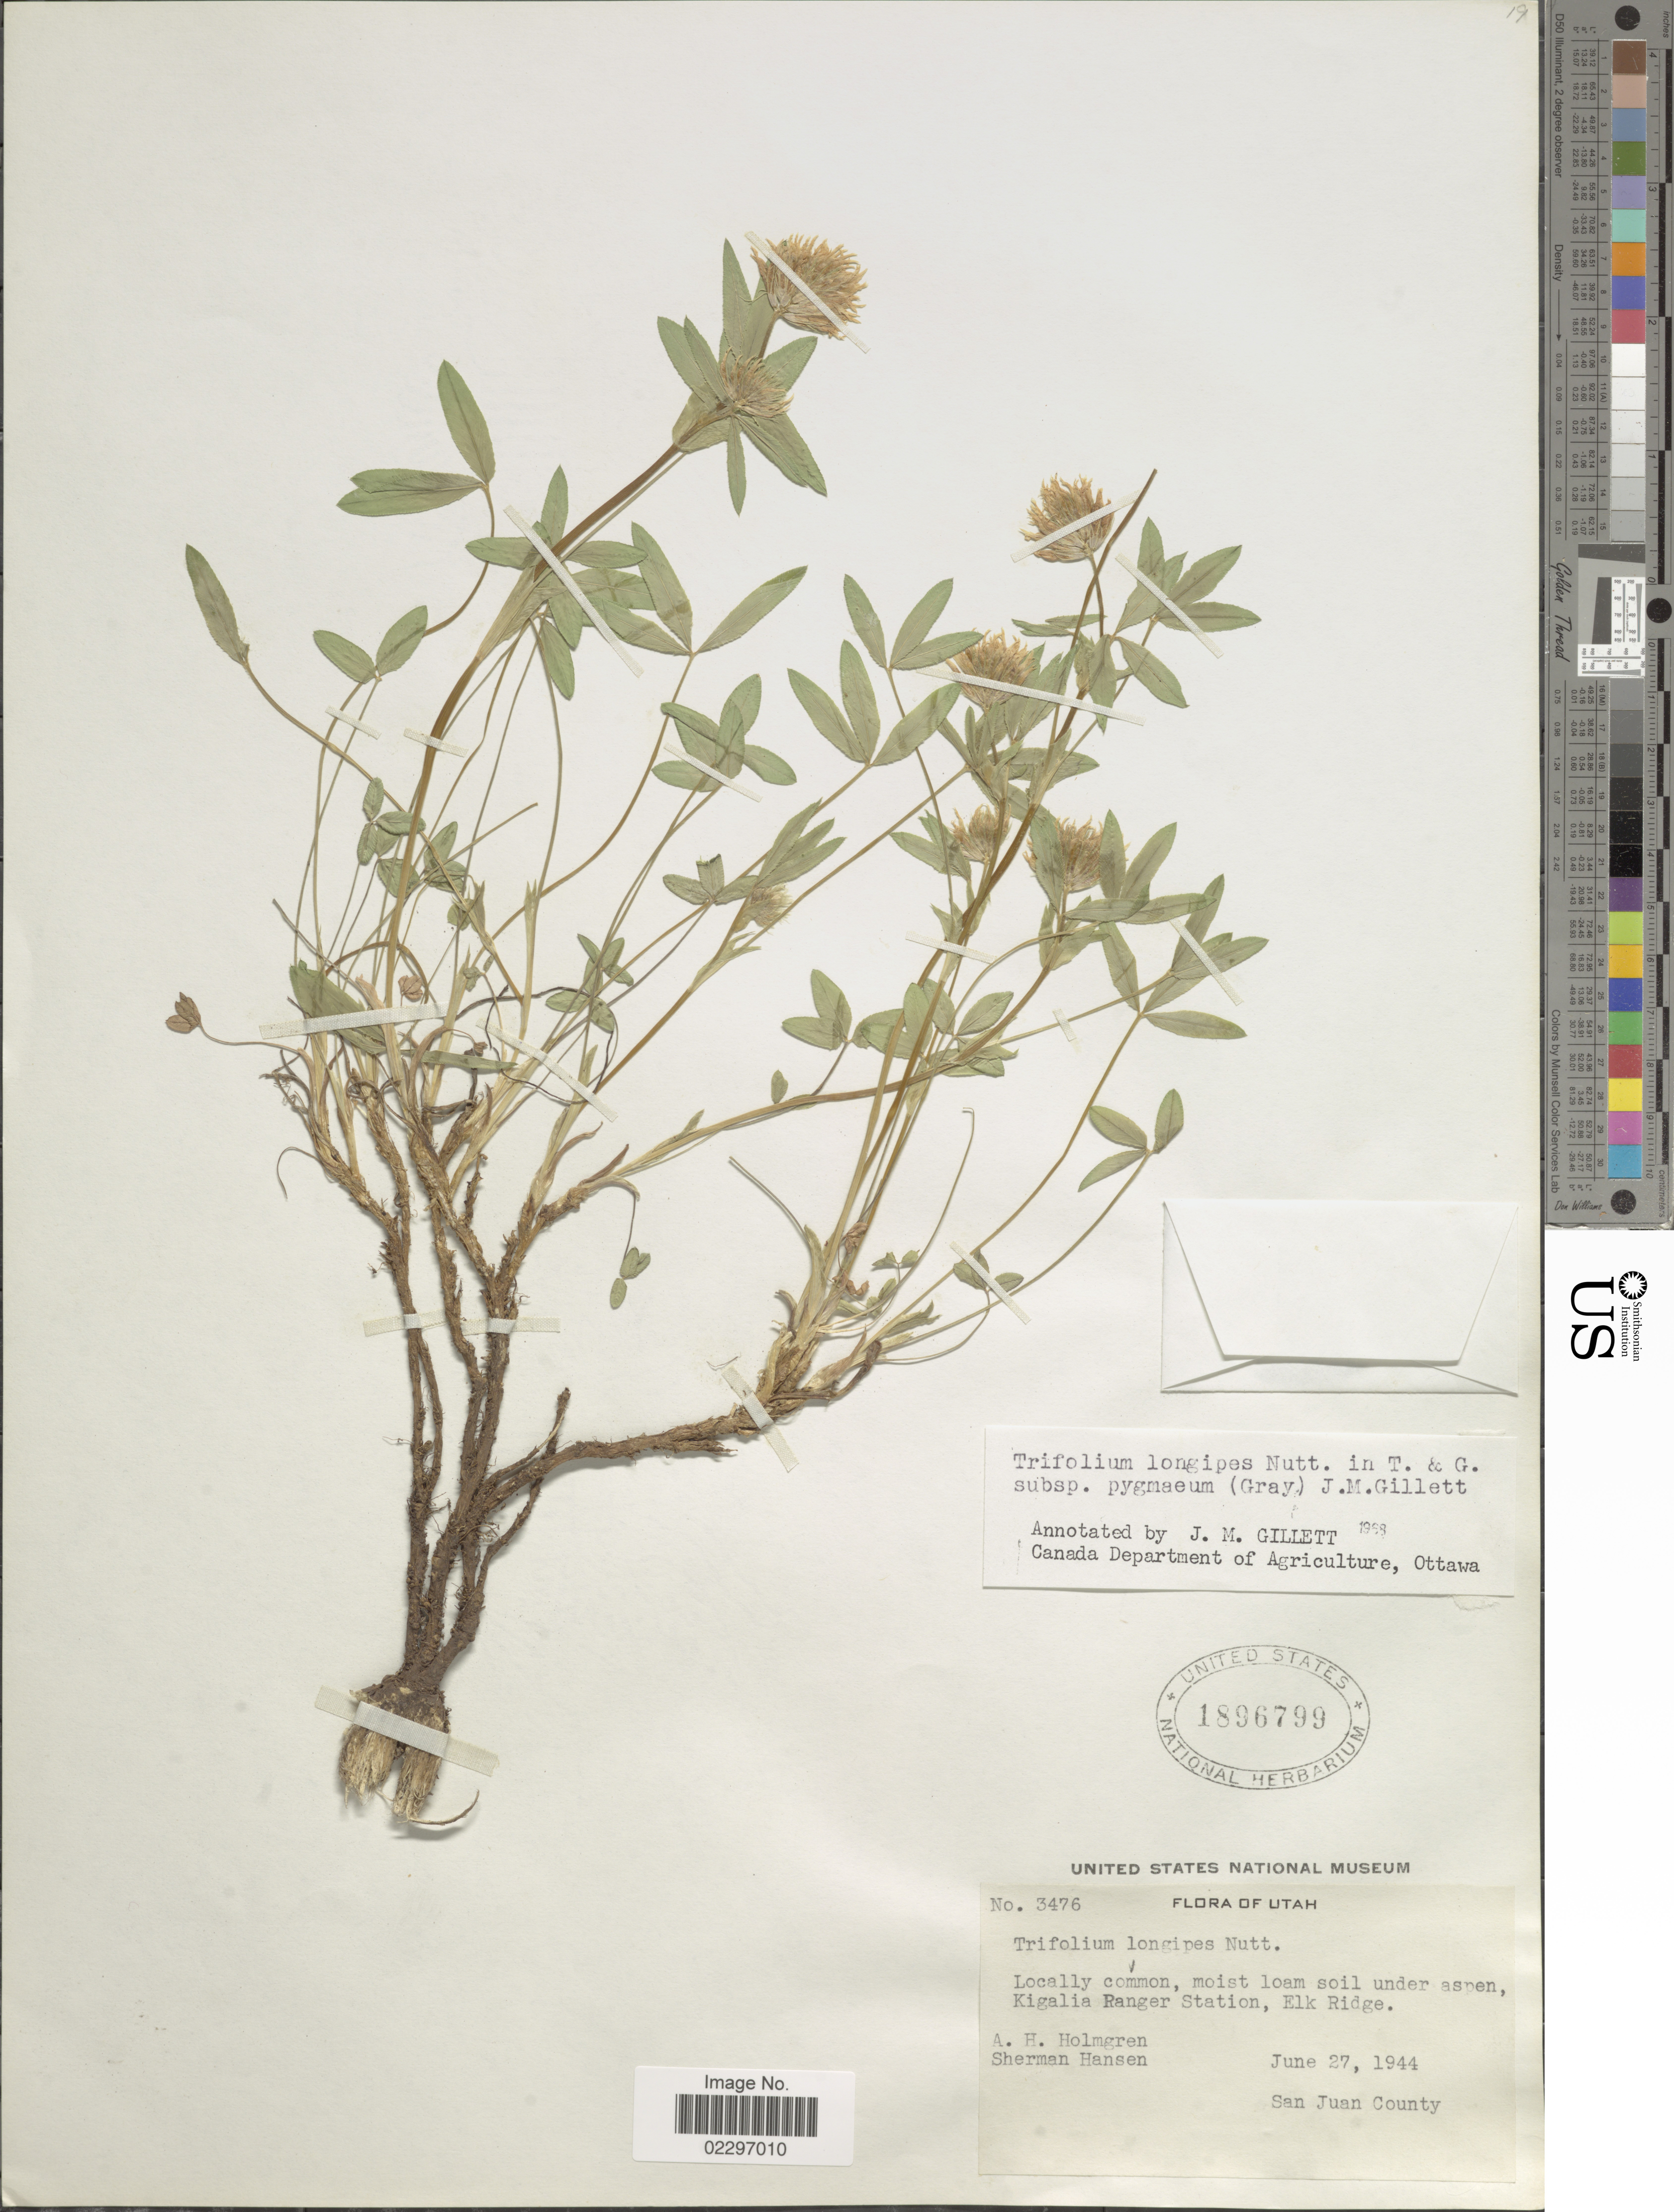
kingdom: Plantae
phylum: Tracheophyta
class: Magnoliopsida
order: Fabales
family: Fabaceae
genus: Trifolium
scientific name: Trifolium longipes var. pygmaeum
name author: A. Gray in Ives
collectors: A. H. Holmgren & S. Hansen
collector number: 3476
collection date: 1944-06-27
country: United States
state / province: Utah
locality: Locally common, moist loam soil under aspen, Kigalia Ranger Station, Elk Ridge, San Juan County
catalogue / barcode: US 1896799